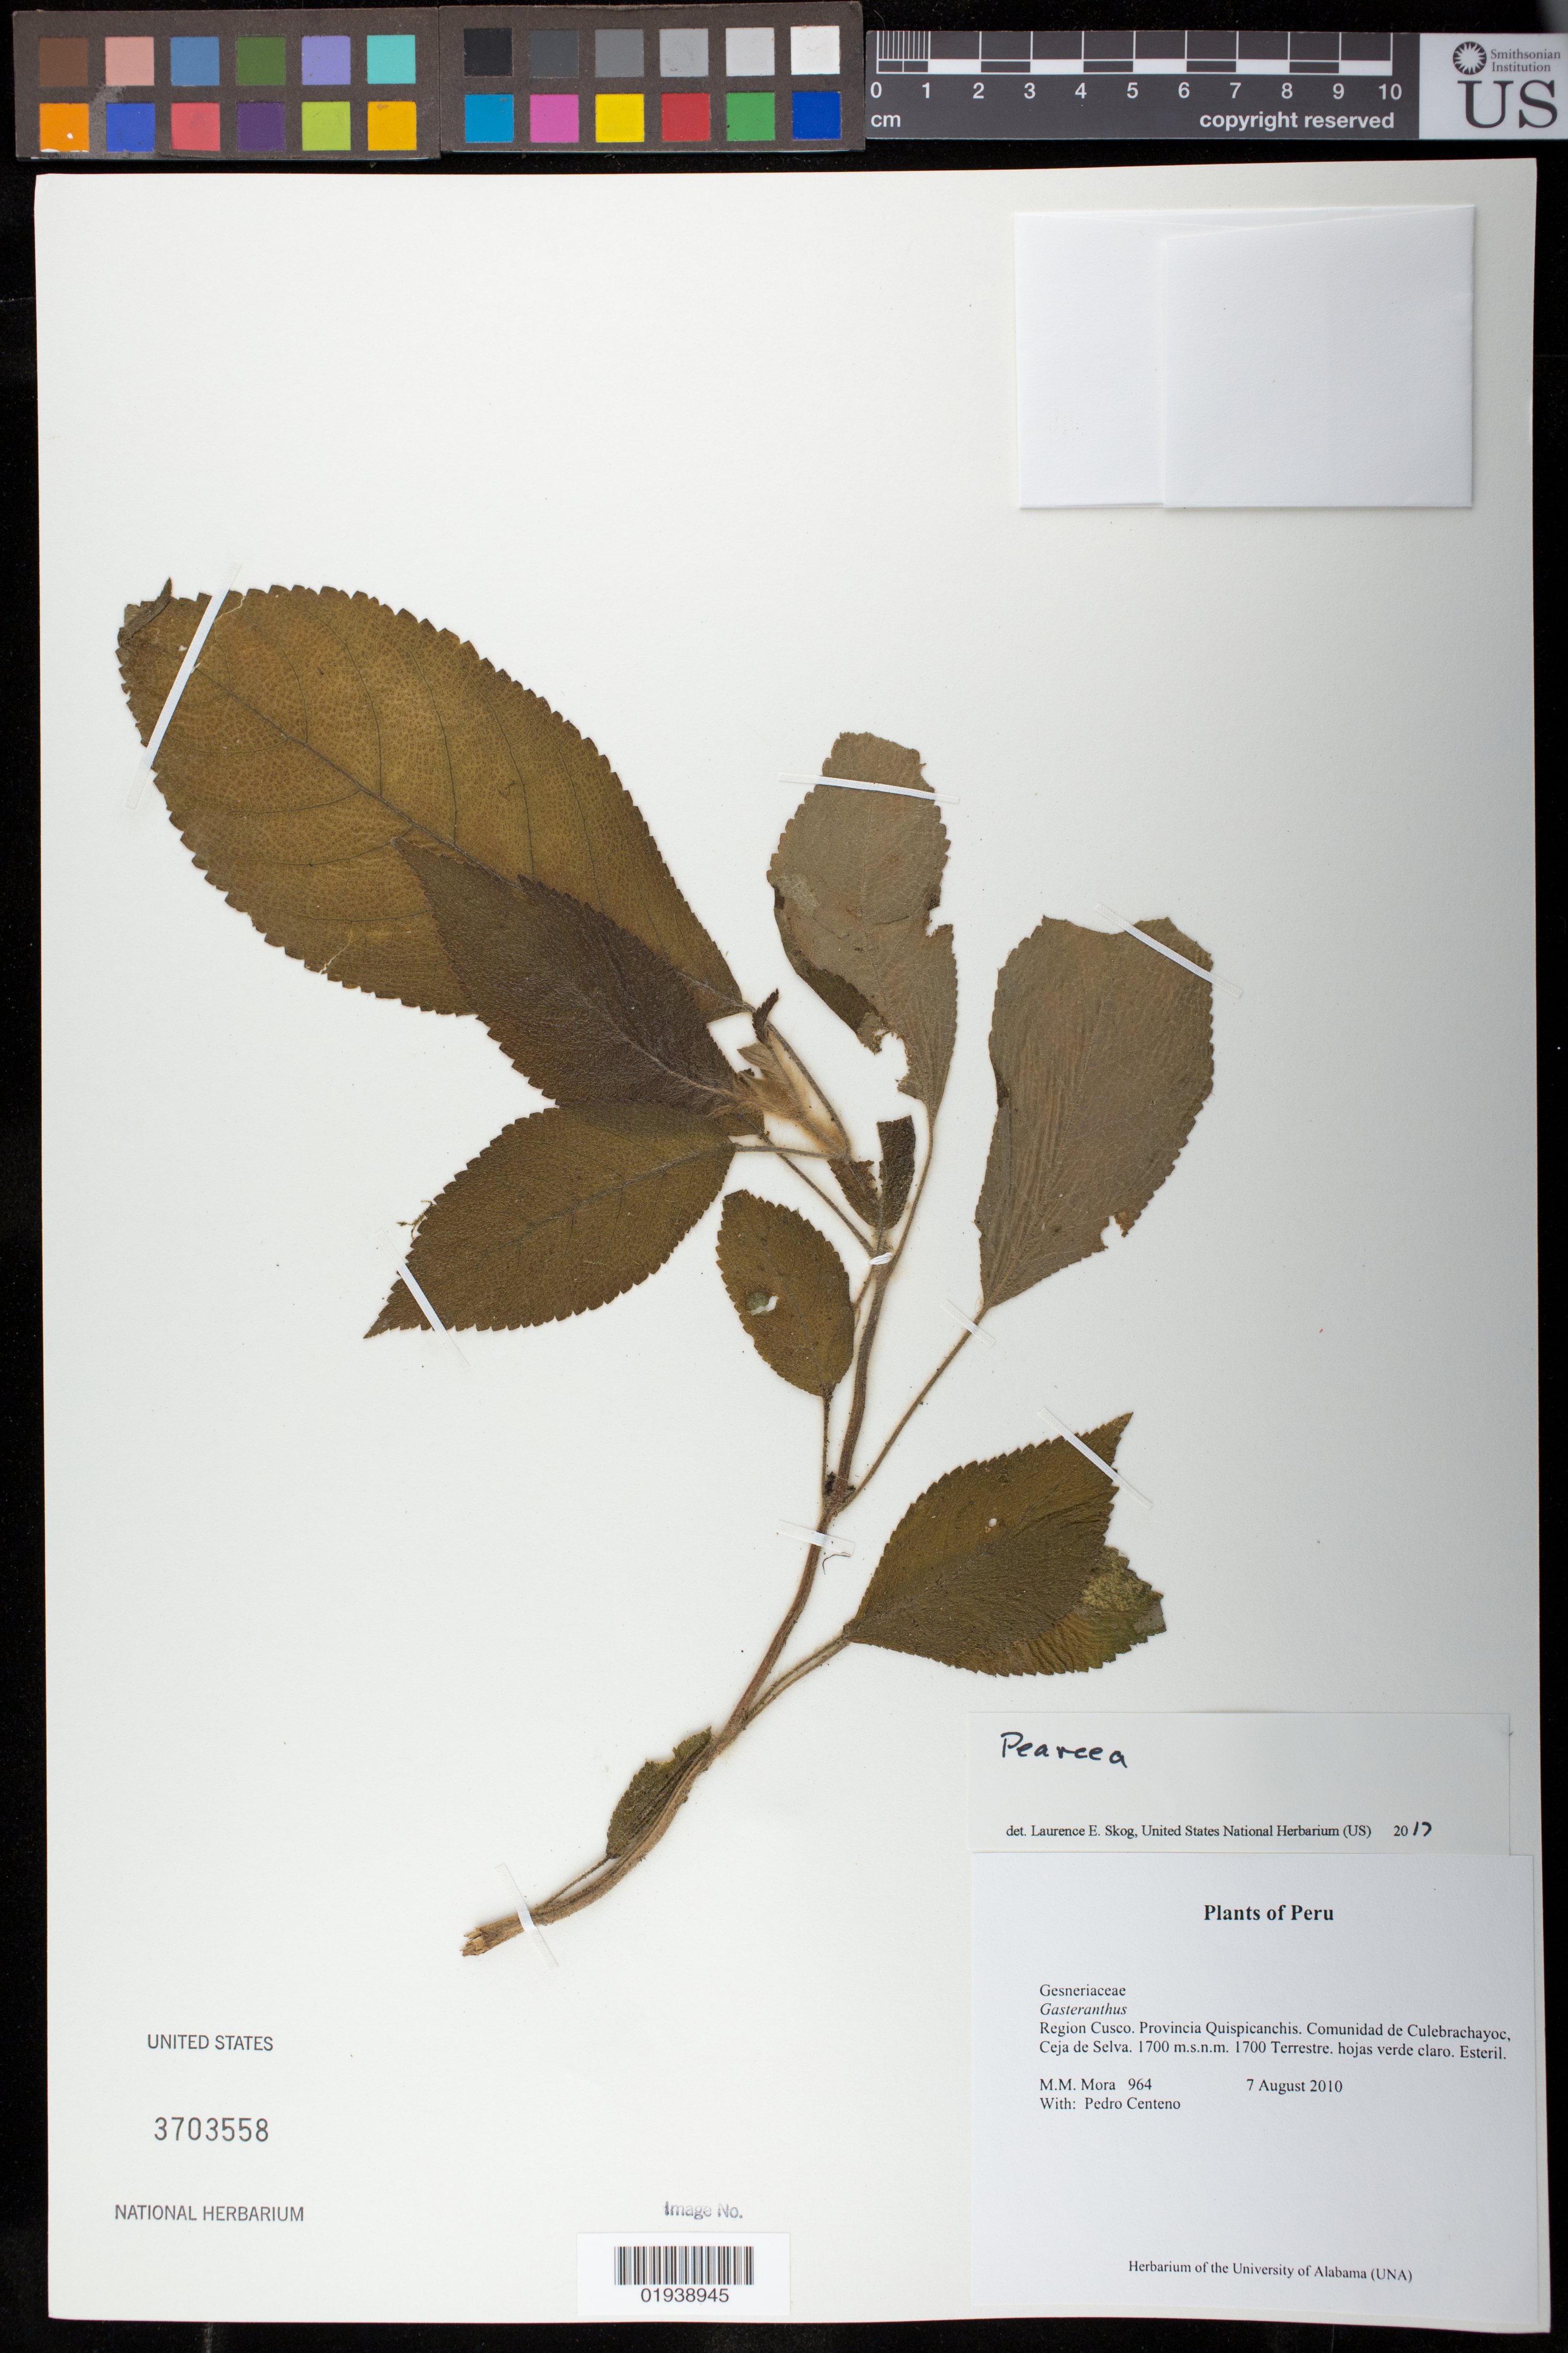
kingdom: Plantae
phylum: Tracheophyta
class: Magnoliopsida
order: Lamiales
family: Gesneriaceae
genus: Pearcea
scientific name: Pearcea sp.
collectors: M. M. Mora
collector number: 964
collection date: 2010-08-07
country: Peru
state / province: Cusco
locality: Provincia Quispicanchis. Comunidad de Culebrachayoc, Ceja de Selva.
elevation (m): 1700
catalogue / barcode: US 3703558